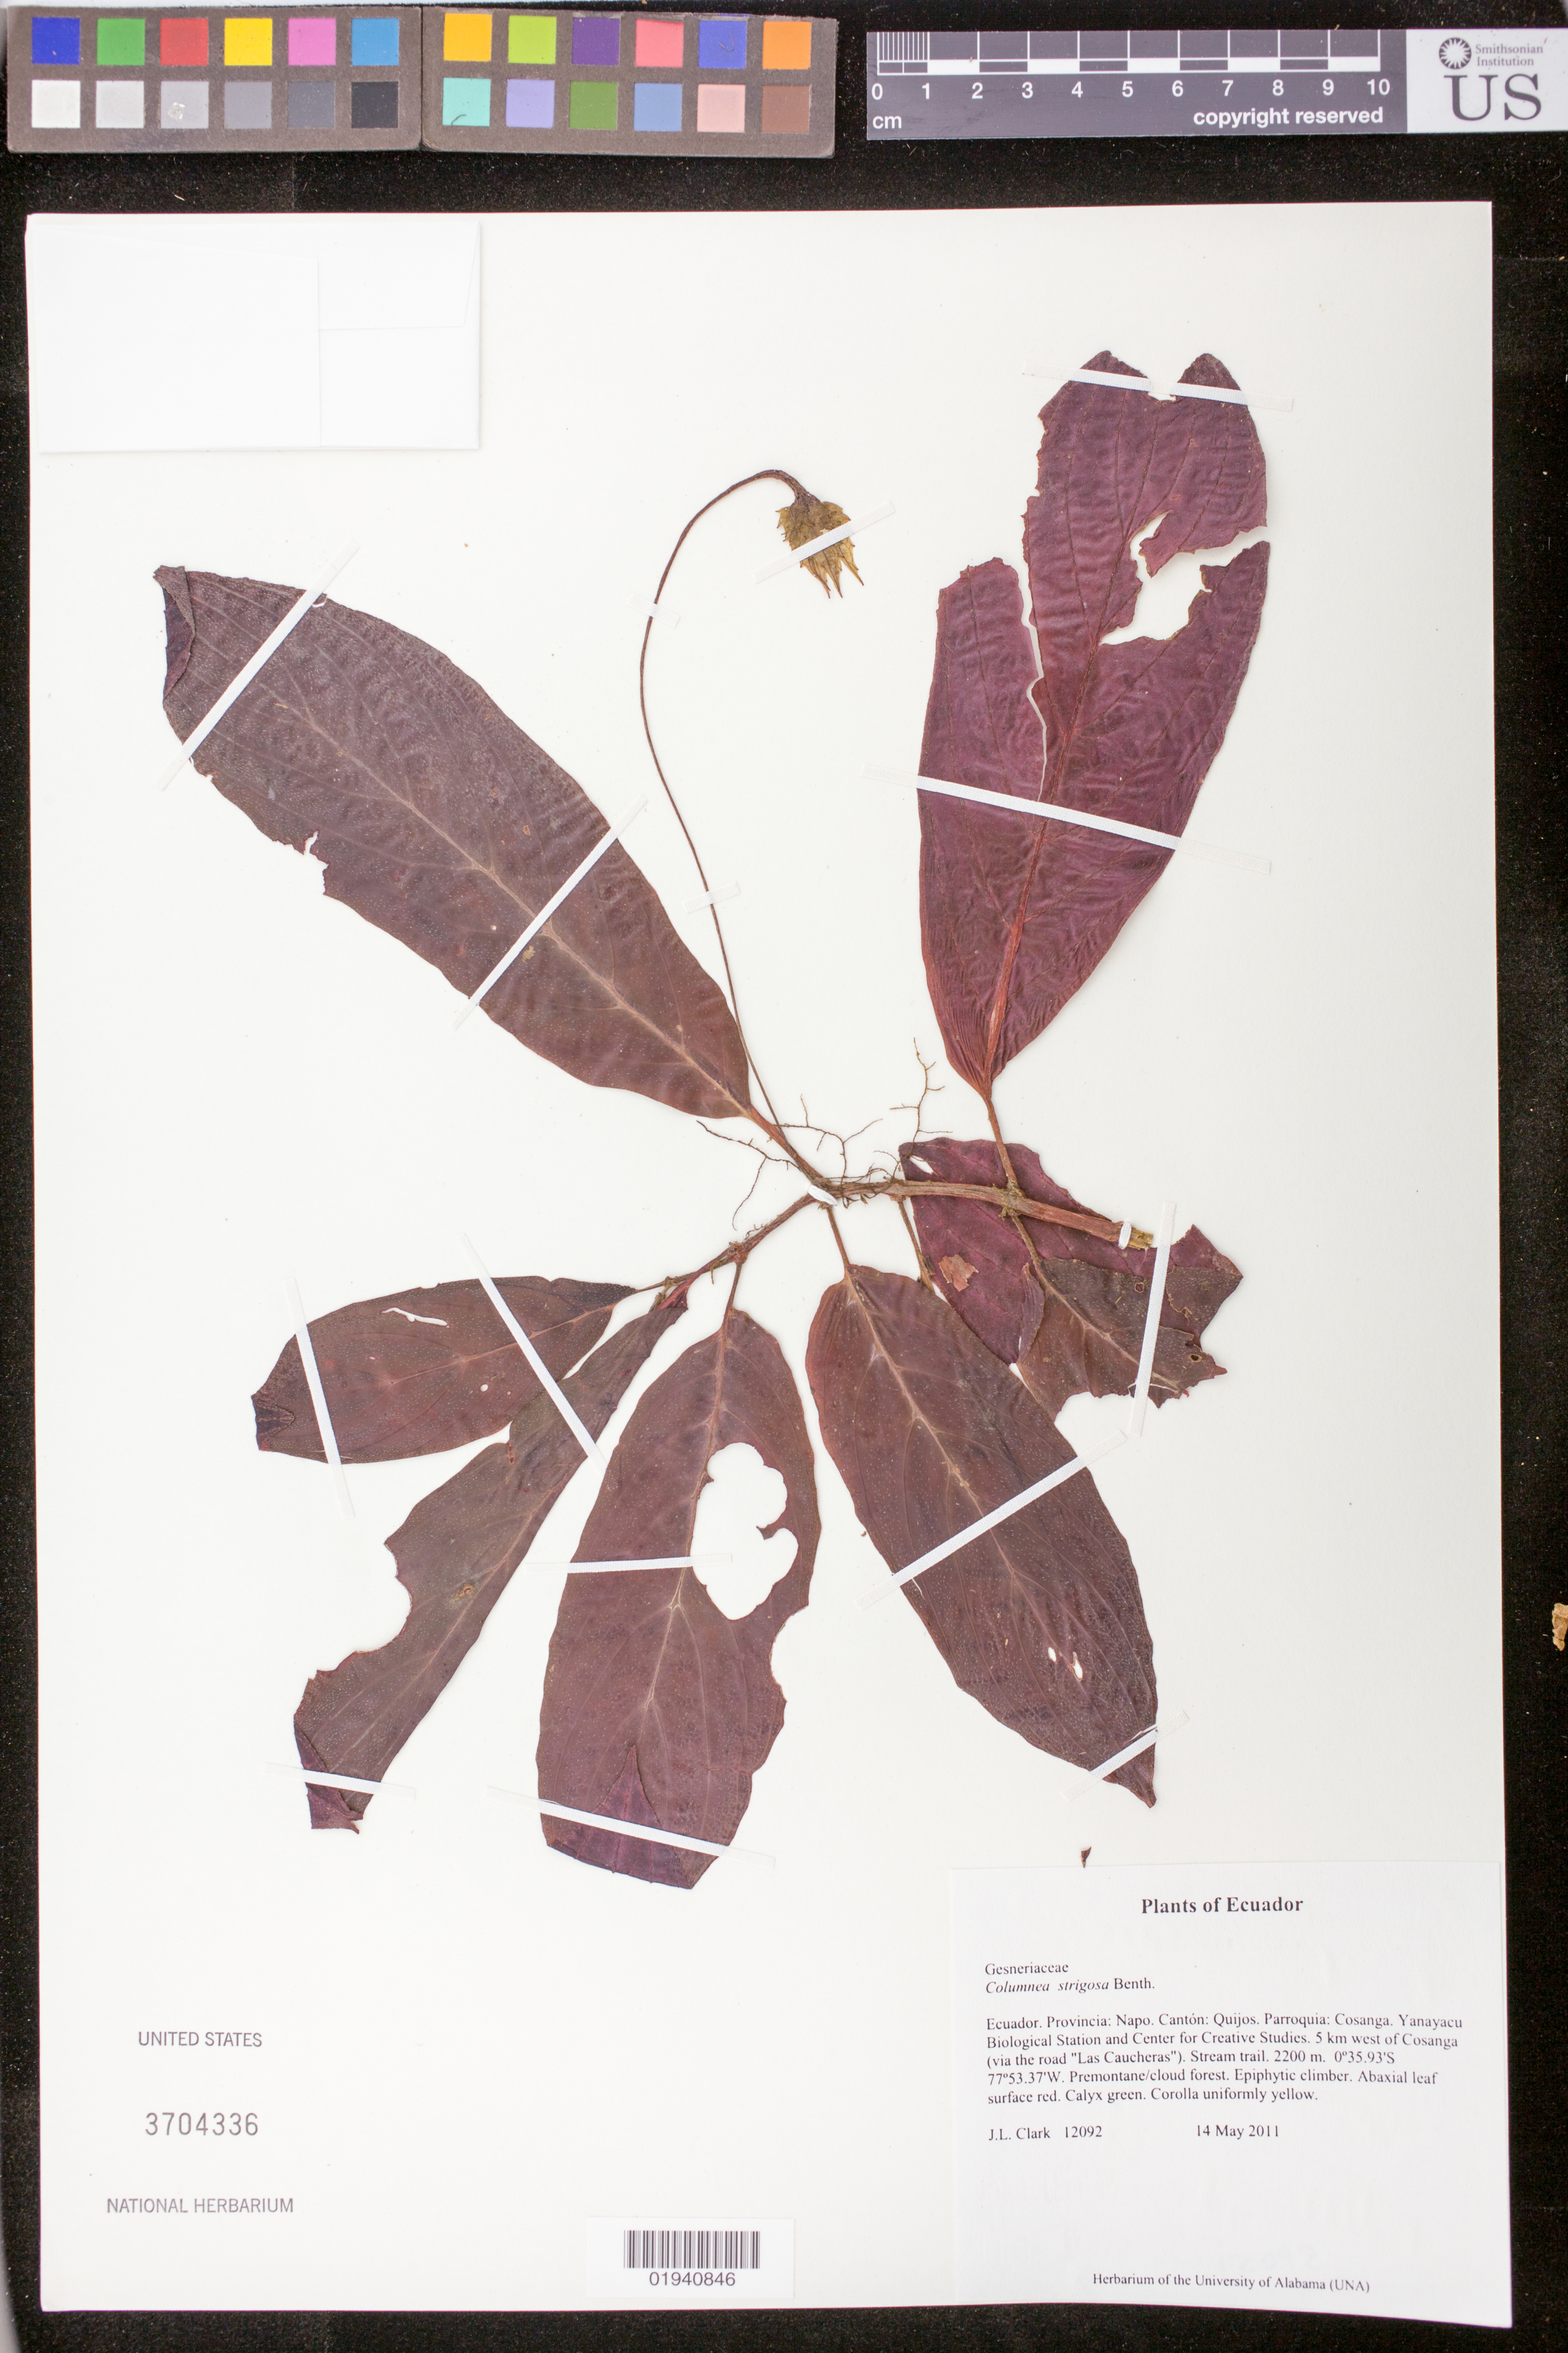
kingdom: Plantae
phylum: Tracheophyta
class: Magnoliopsida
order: Lamiales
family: Gesneriaceae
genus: Columnea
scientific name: Columnea strigosa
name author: Benth.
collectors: J. L. Clark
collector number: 12092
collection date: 2011-05-14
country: Ecuador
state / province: Napo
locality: Canton: Quijos, Parroquia: Cosanga. Yanayacu Biological Station and Center for Creative Studies. 5km West of Cosanga (via the road "Las Caucheras").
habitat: Stream trail. Premontane/cloud forest.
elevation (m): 2200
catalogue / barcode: US 3704336